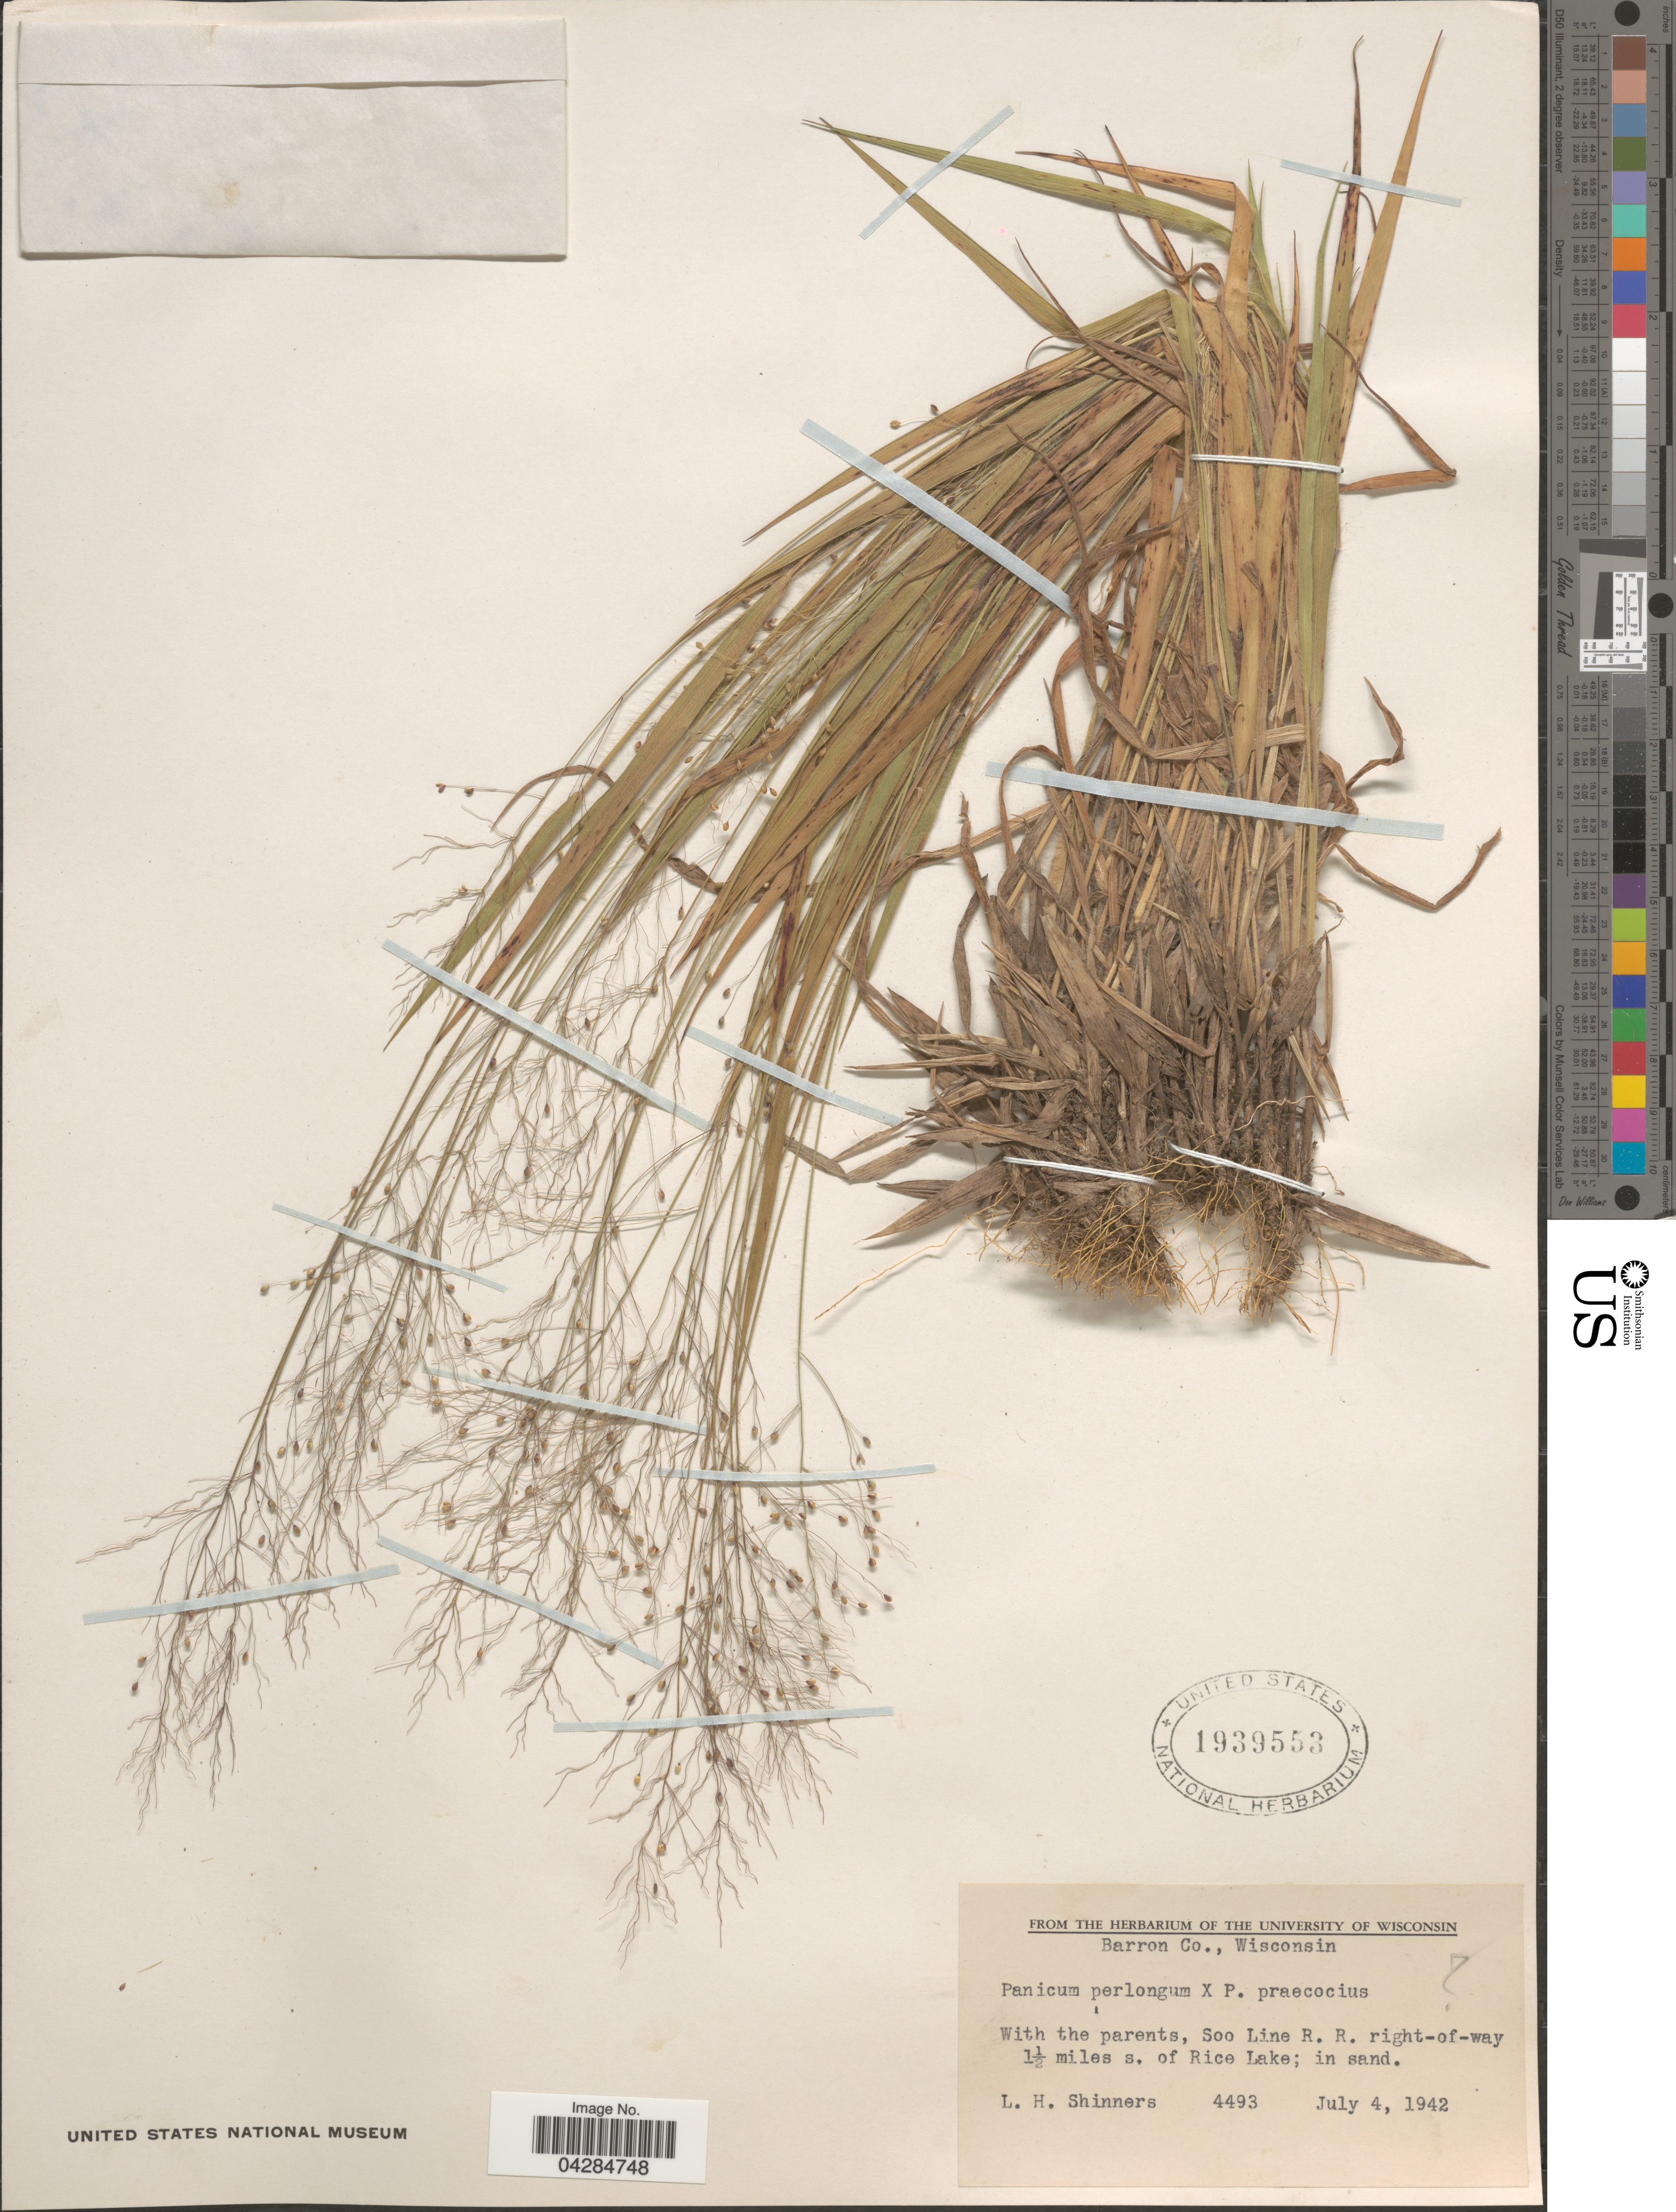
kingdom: Plantae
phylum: Tracheophyta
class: Liliopsida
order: Poales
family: Poaceae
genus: Dichanthelium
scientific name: Dichanthelium perlongum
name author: (Nash) Freckmann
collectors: L. H. Shinners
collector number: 4493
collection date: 1942-07-04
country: United States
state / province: Wisconsin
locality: Barron Co. With the parents, Soo Line R. R. right-of-way 1 1/2 miles s. of Rice Lake; in sand.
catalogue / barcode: US 1939553